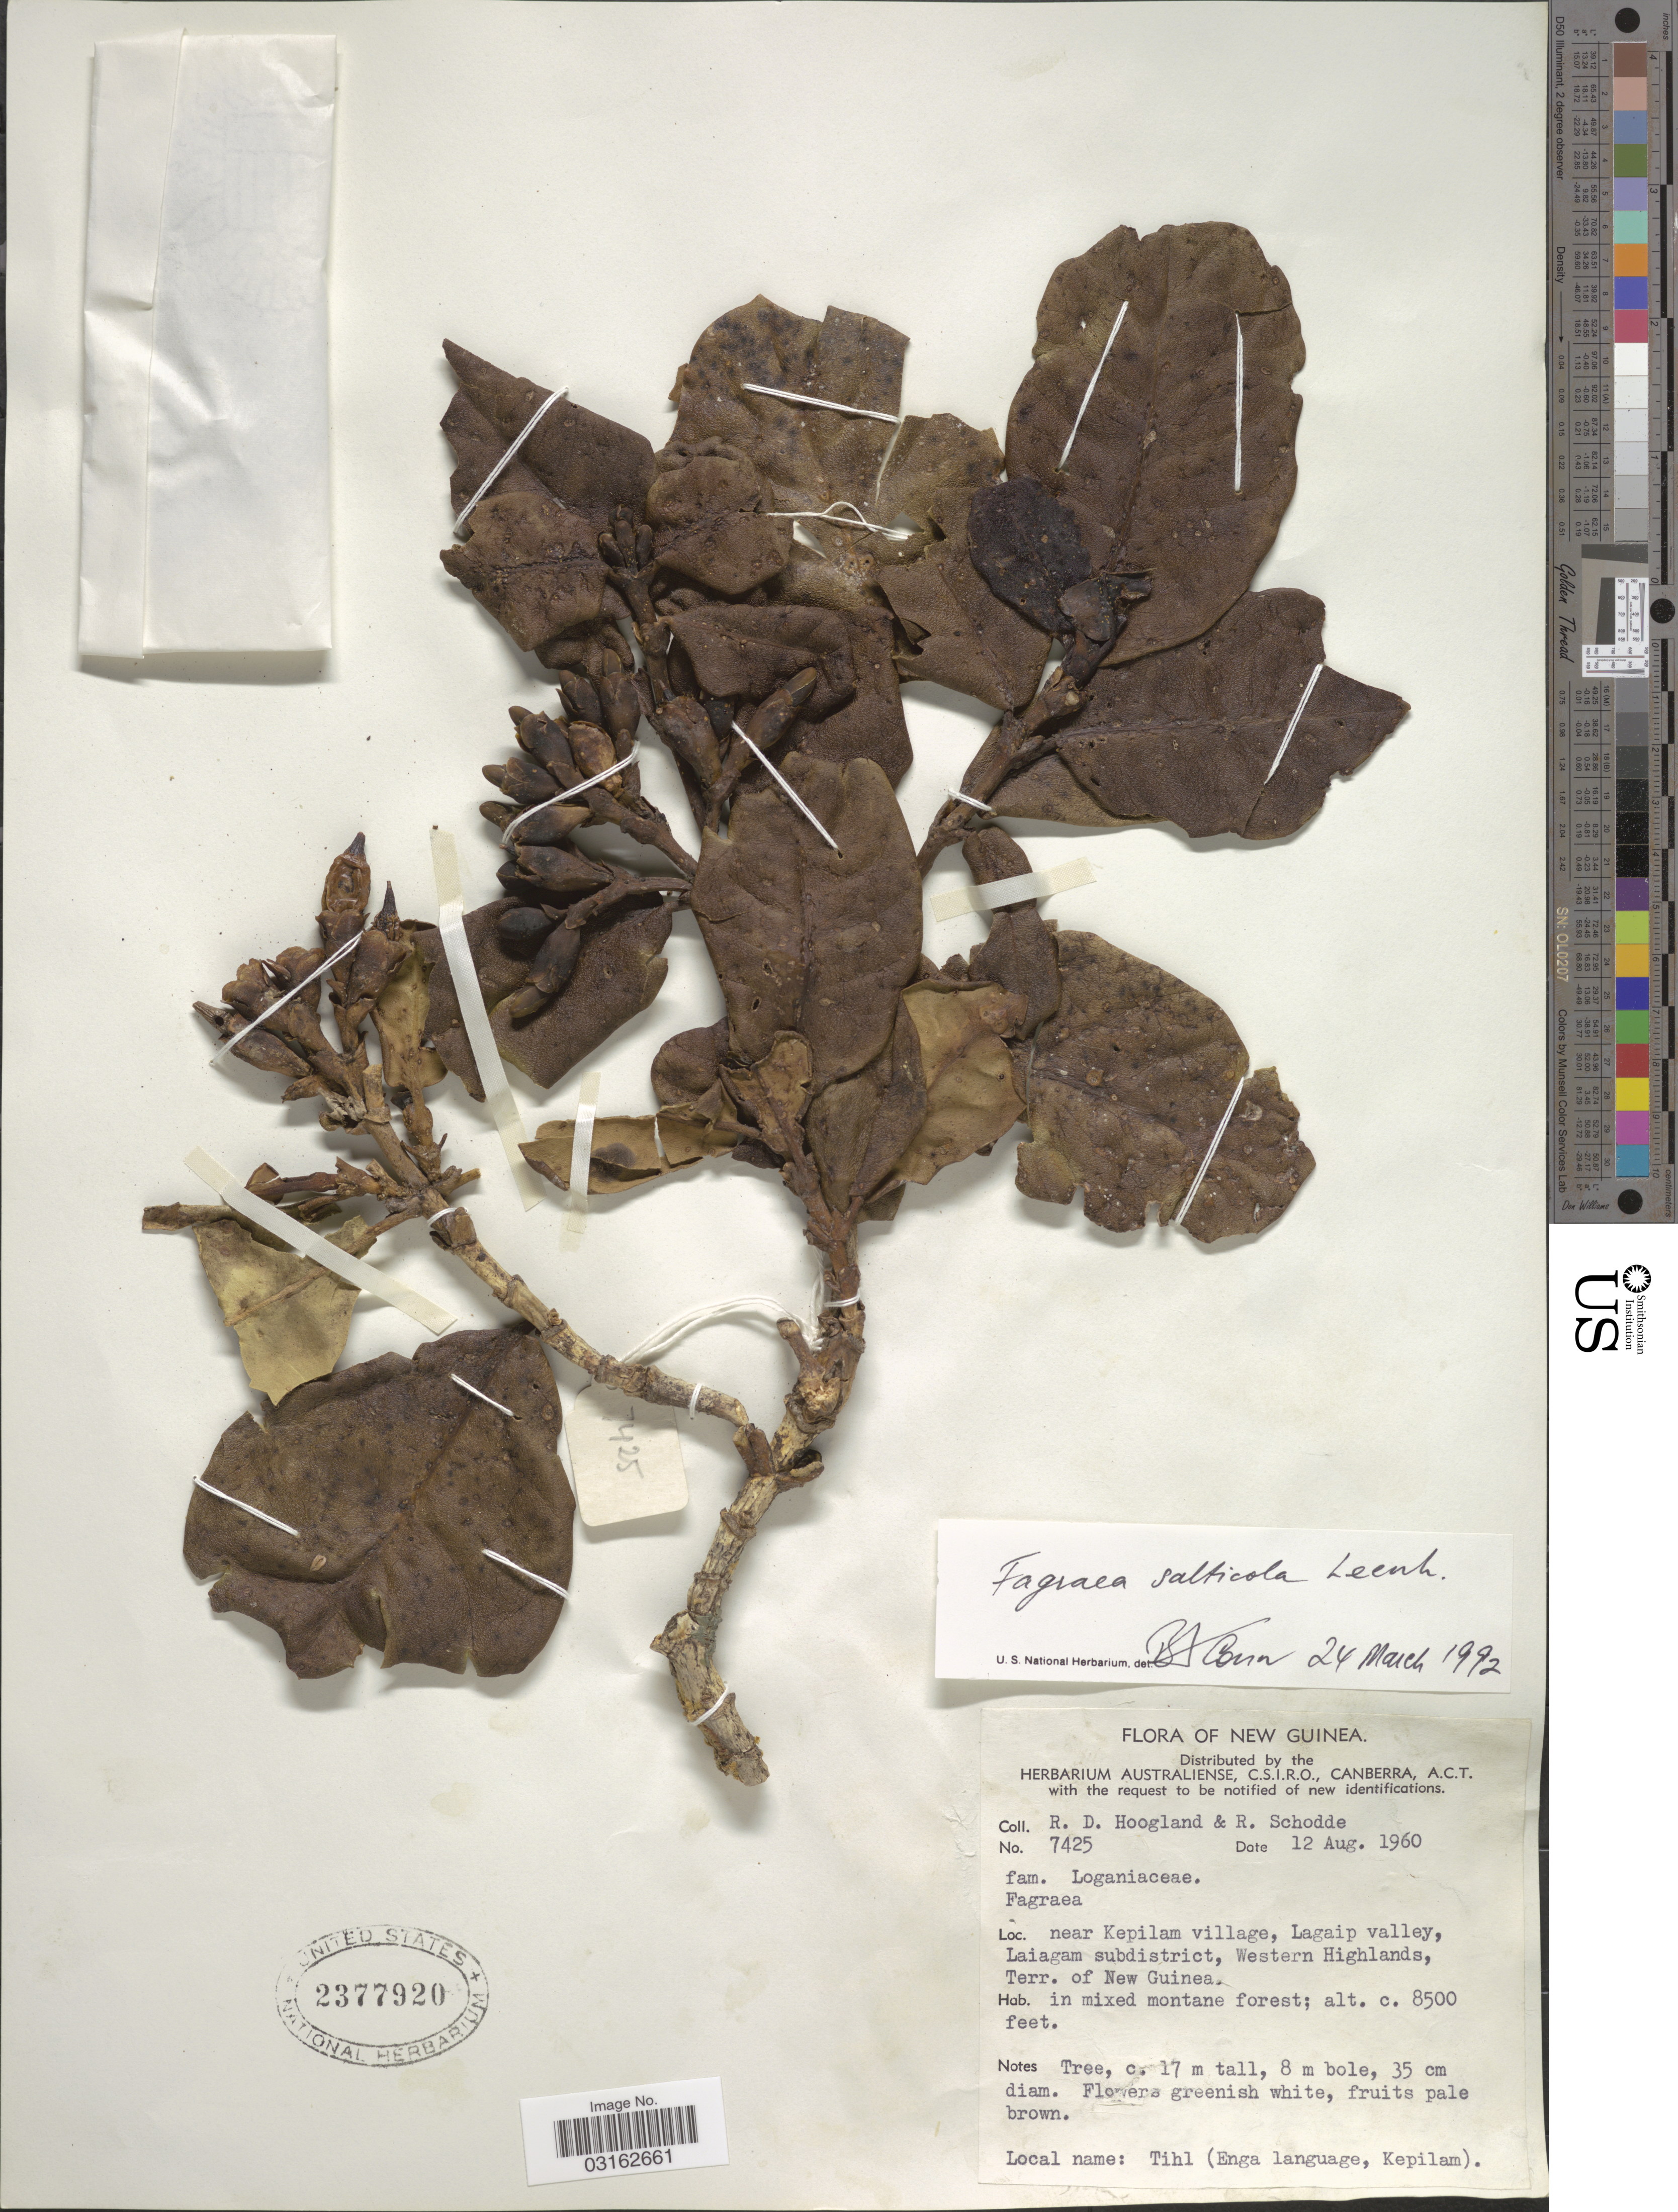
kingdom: Plantae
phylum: Tracheophyta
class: Magnoliopsida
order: Gentianales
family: Gentianaceae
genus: Fagraea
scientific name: Fagraea salticola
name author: Leenh.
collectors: R. D. Hoogland & R. Schodde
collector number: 7425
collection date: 1960-08-12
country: Papua New Guinea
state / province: Manus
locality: New Guinea, near Kepilam village, Lagaip valley, Laiagam subdistrict, Western Highlands, Terr. of New Guinea.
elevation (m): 2591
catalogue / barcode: US 2377920